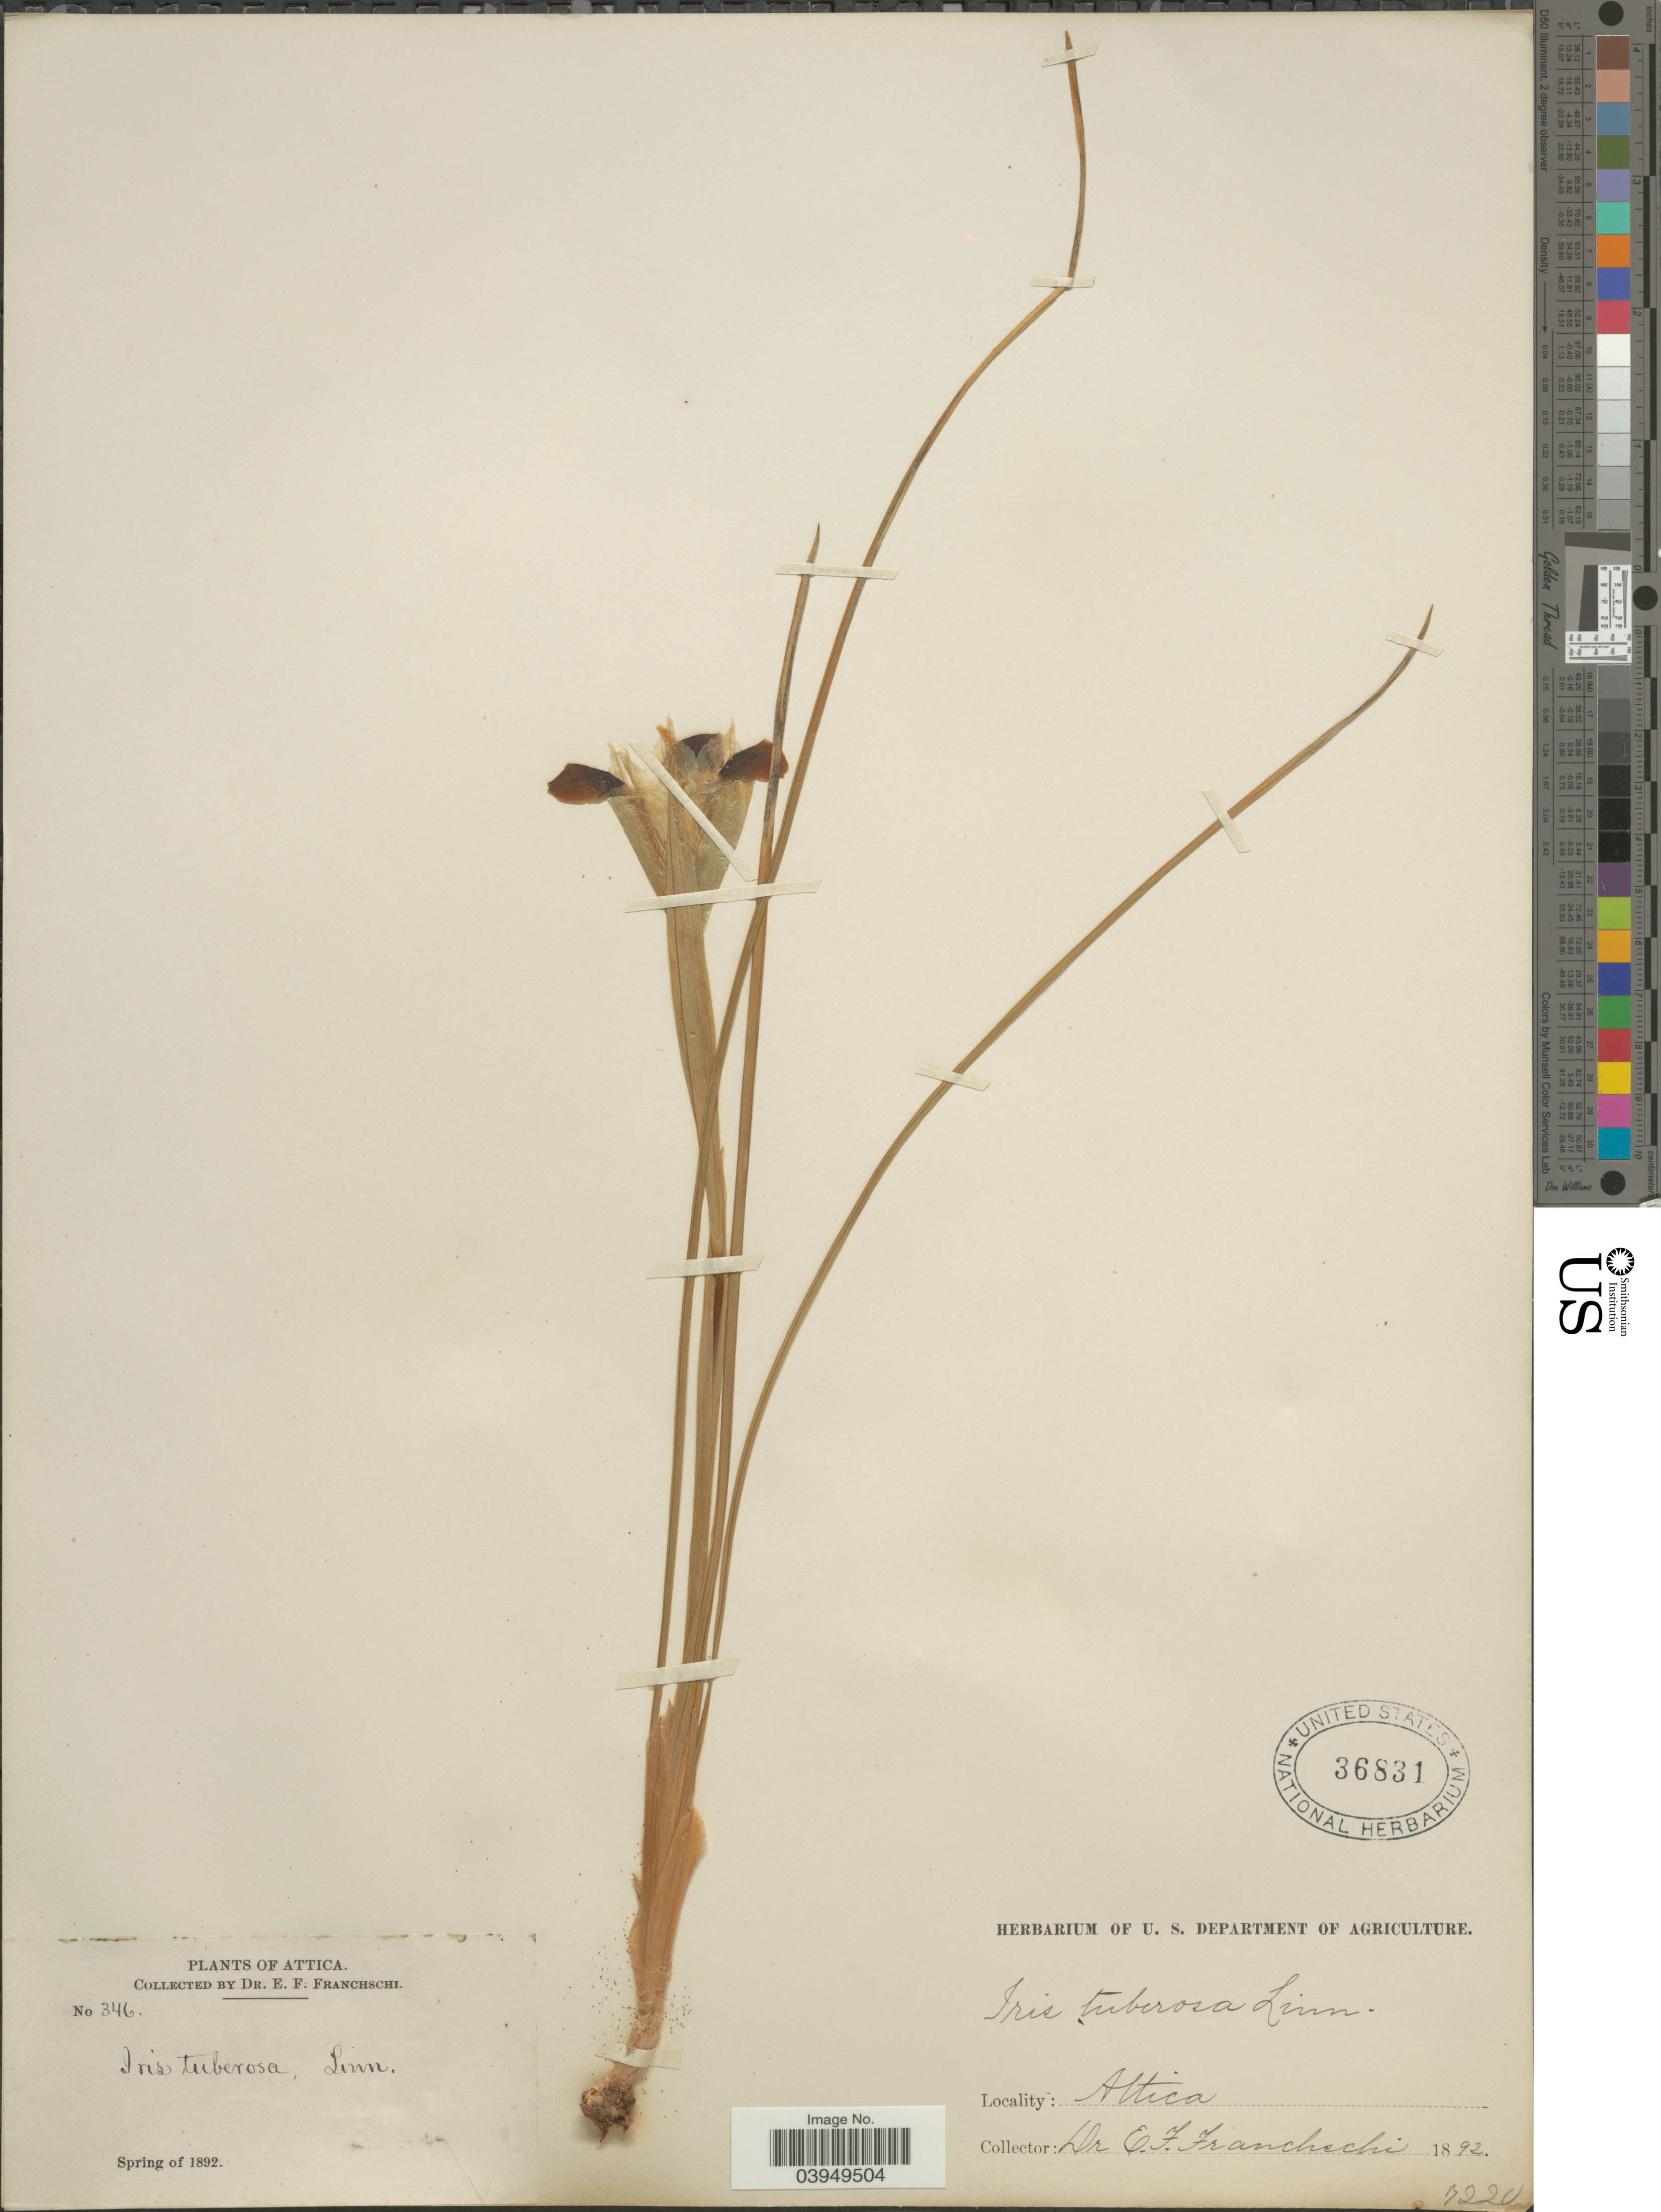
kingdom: Plantae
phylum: Tracheophyta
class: Liliopsida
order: Asparagales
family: Iridaceae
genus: Iris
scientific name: Iris tuberosa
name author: L.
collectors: E. Franchschi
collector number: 346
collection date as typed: Spring of 1892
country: Greece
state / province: Attica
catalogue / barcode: US 36831